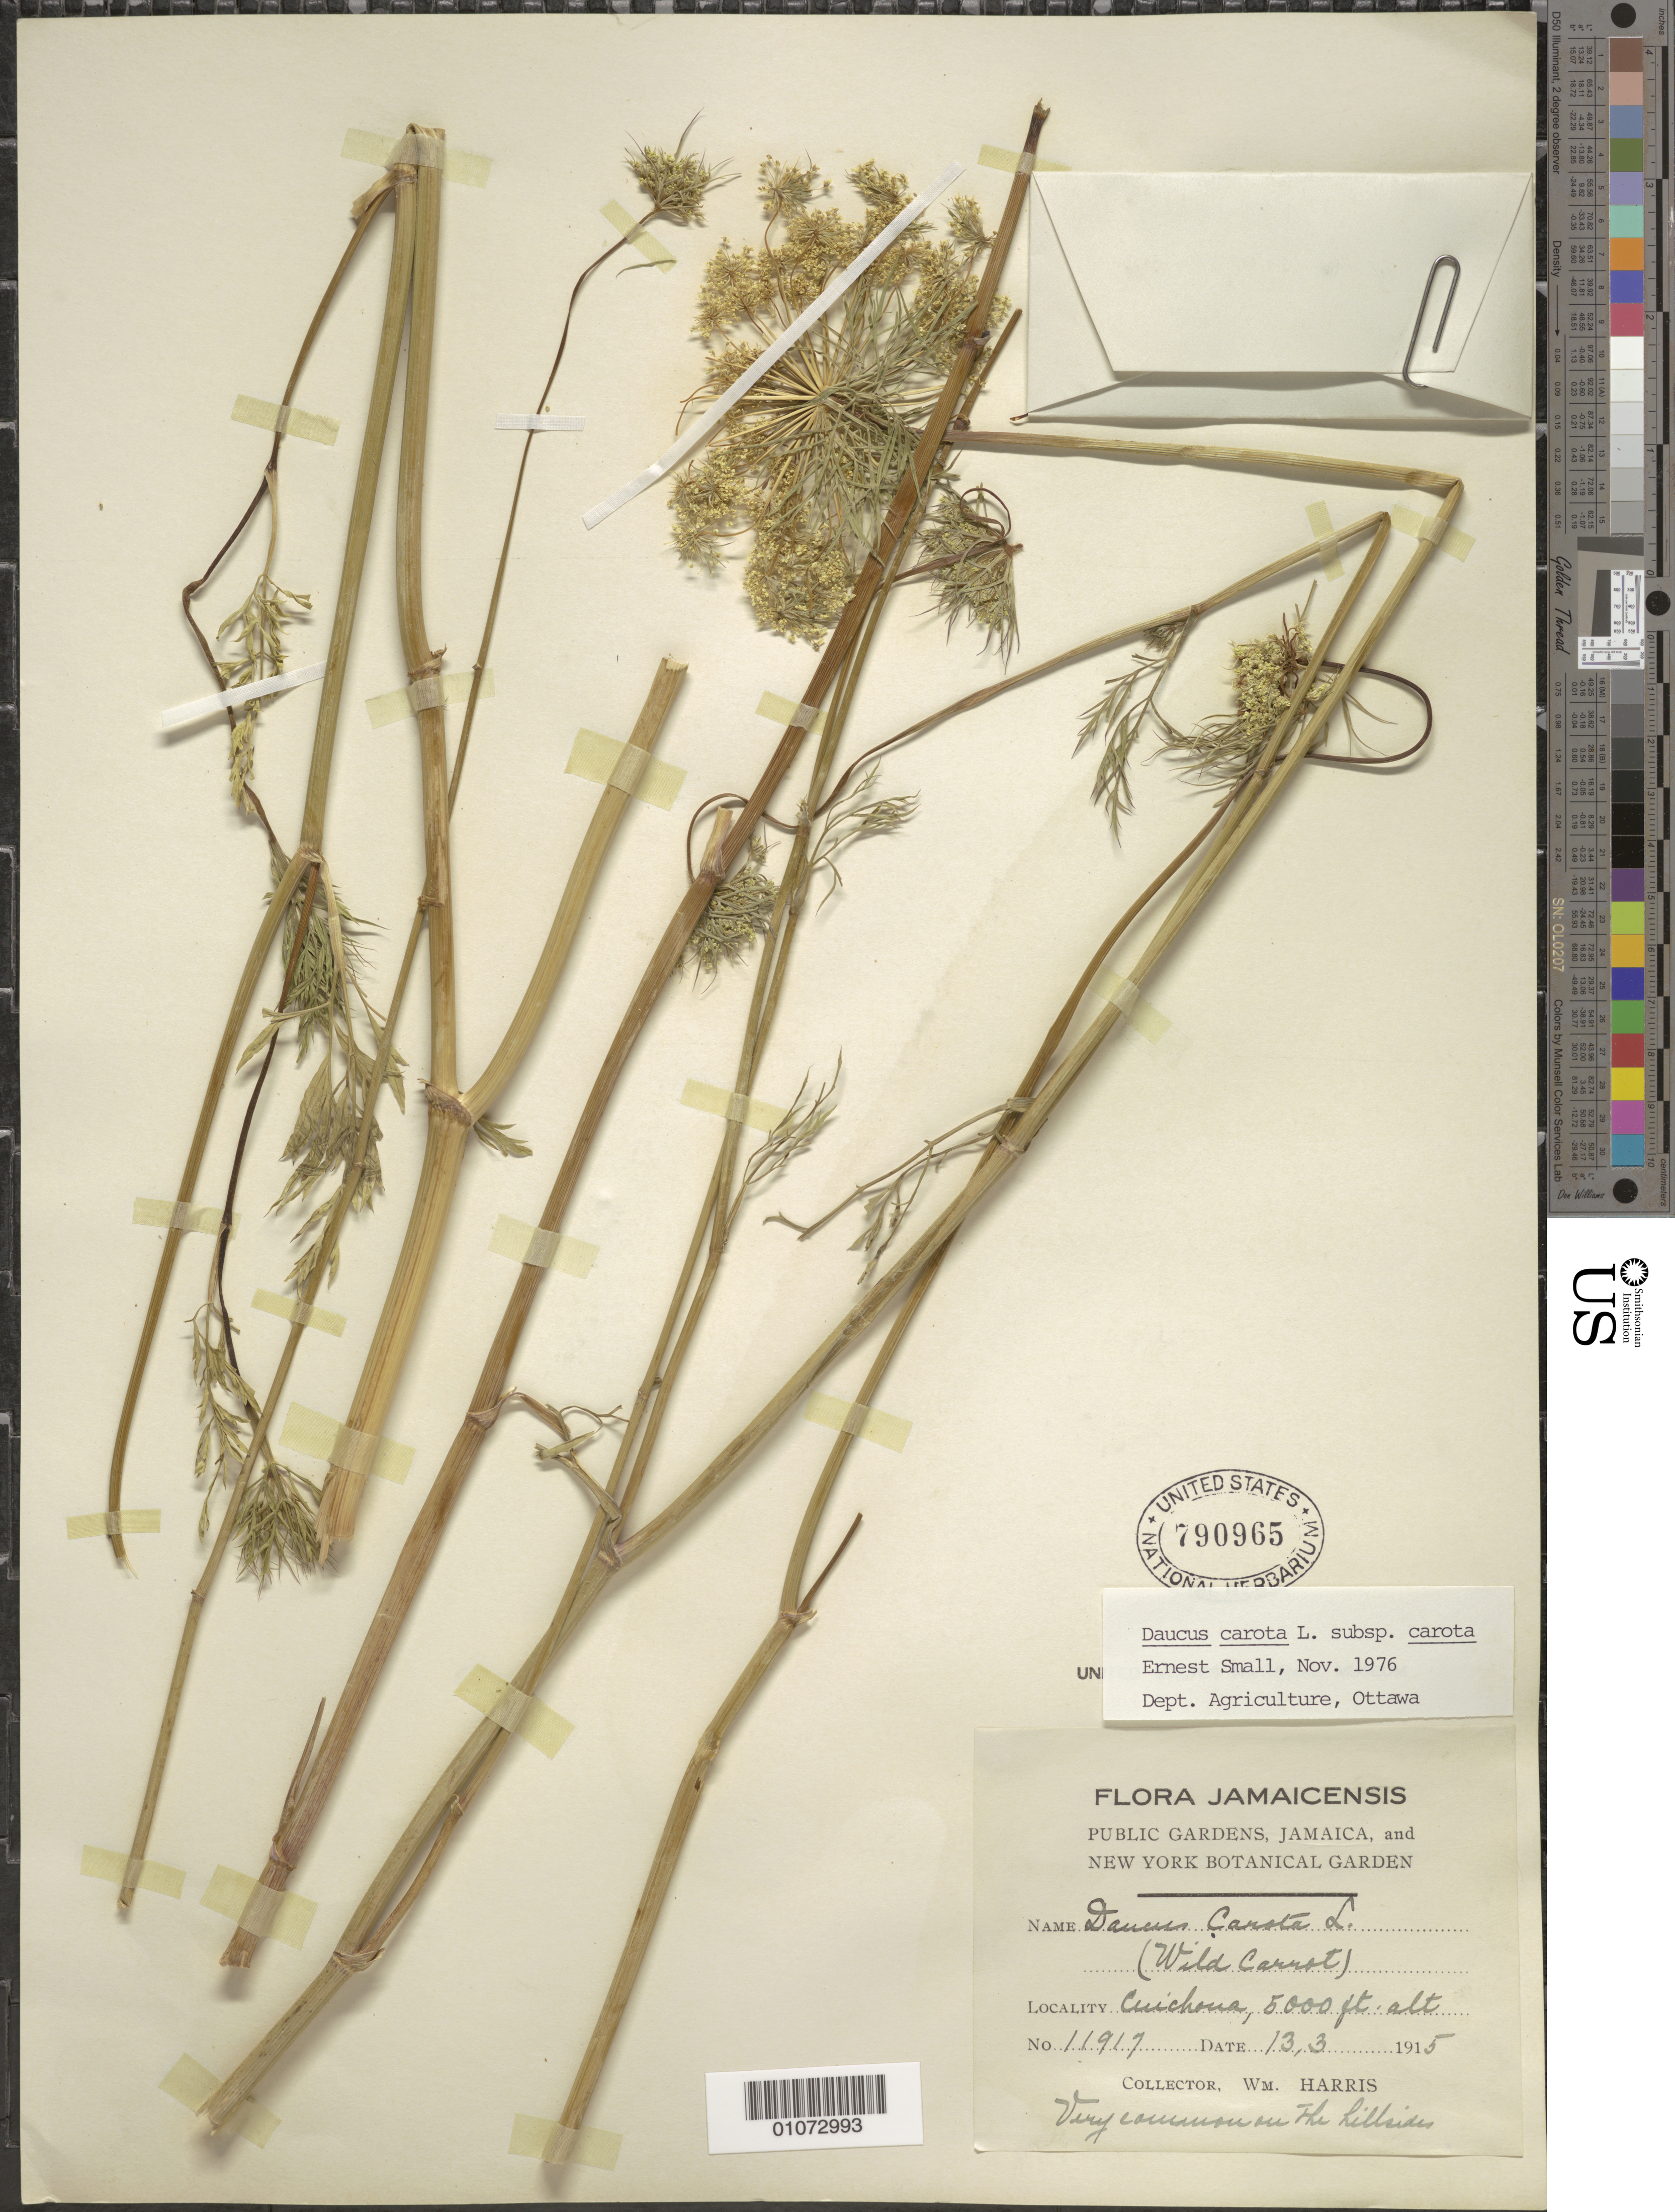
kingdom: Plantae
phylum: Tracheophyta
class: Magnoliopsida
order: Apiales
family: Apiaceae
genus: Daucus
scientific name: Daucus carota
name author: L.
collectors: W. Harris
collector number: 11917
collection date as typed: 13 Mar 1915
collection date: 1915-03-13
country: Jamaica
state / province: Saint Andrew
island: Jamaica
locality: Cinchona, very common on the hillsides.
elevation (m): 1524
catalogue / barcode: US 790965